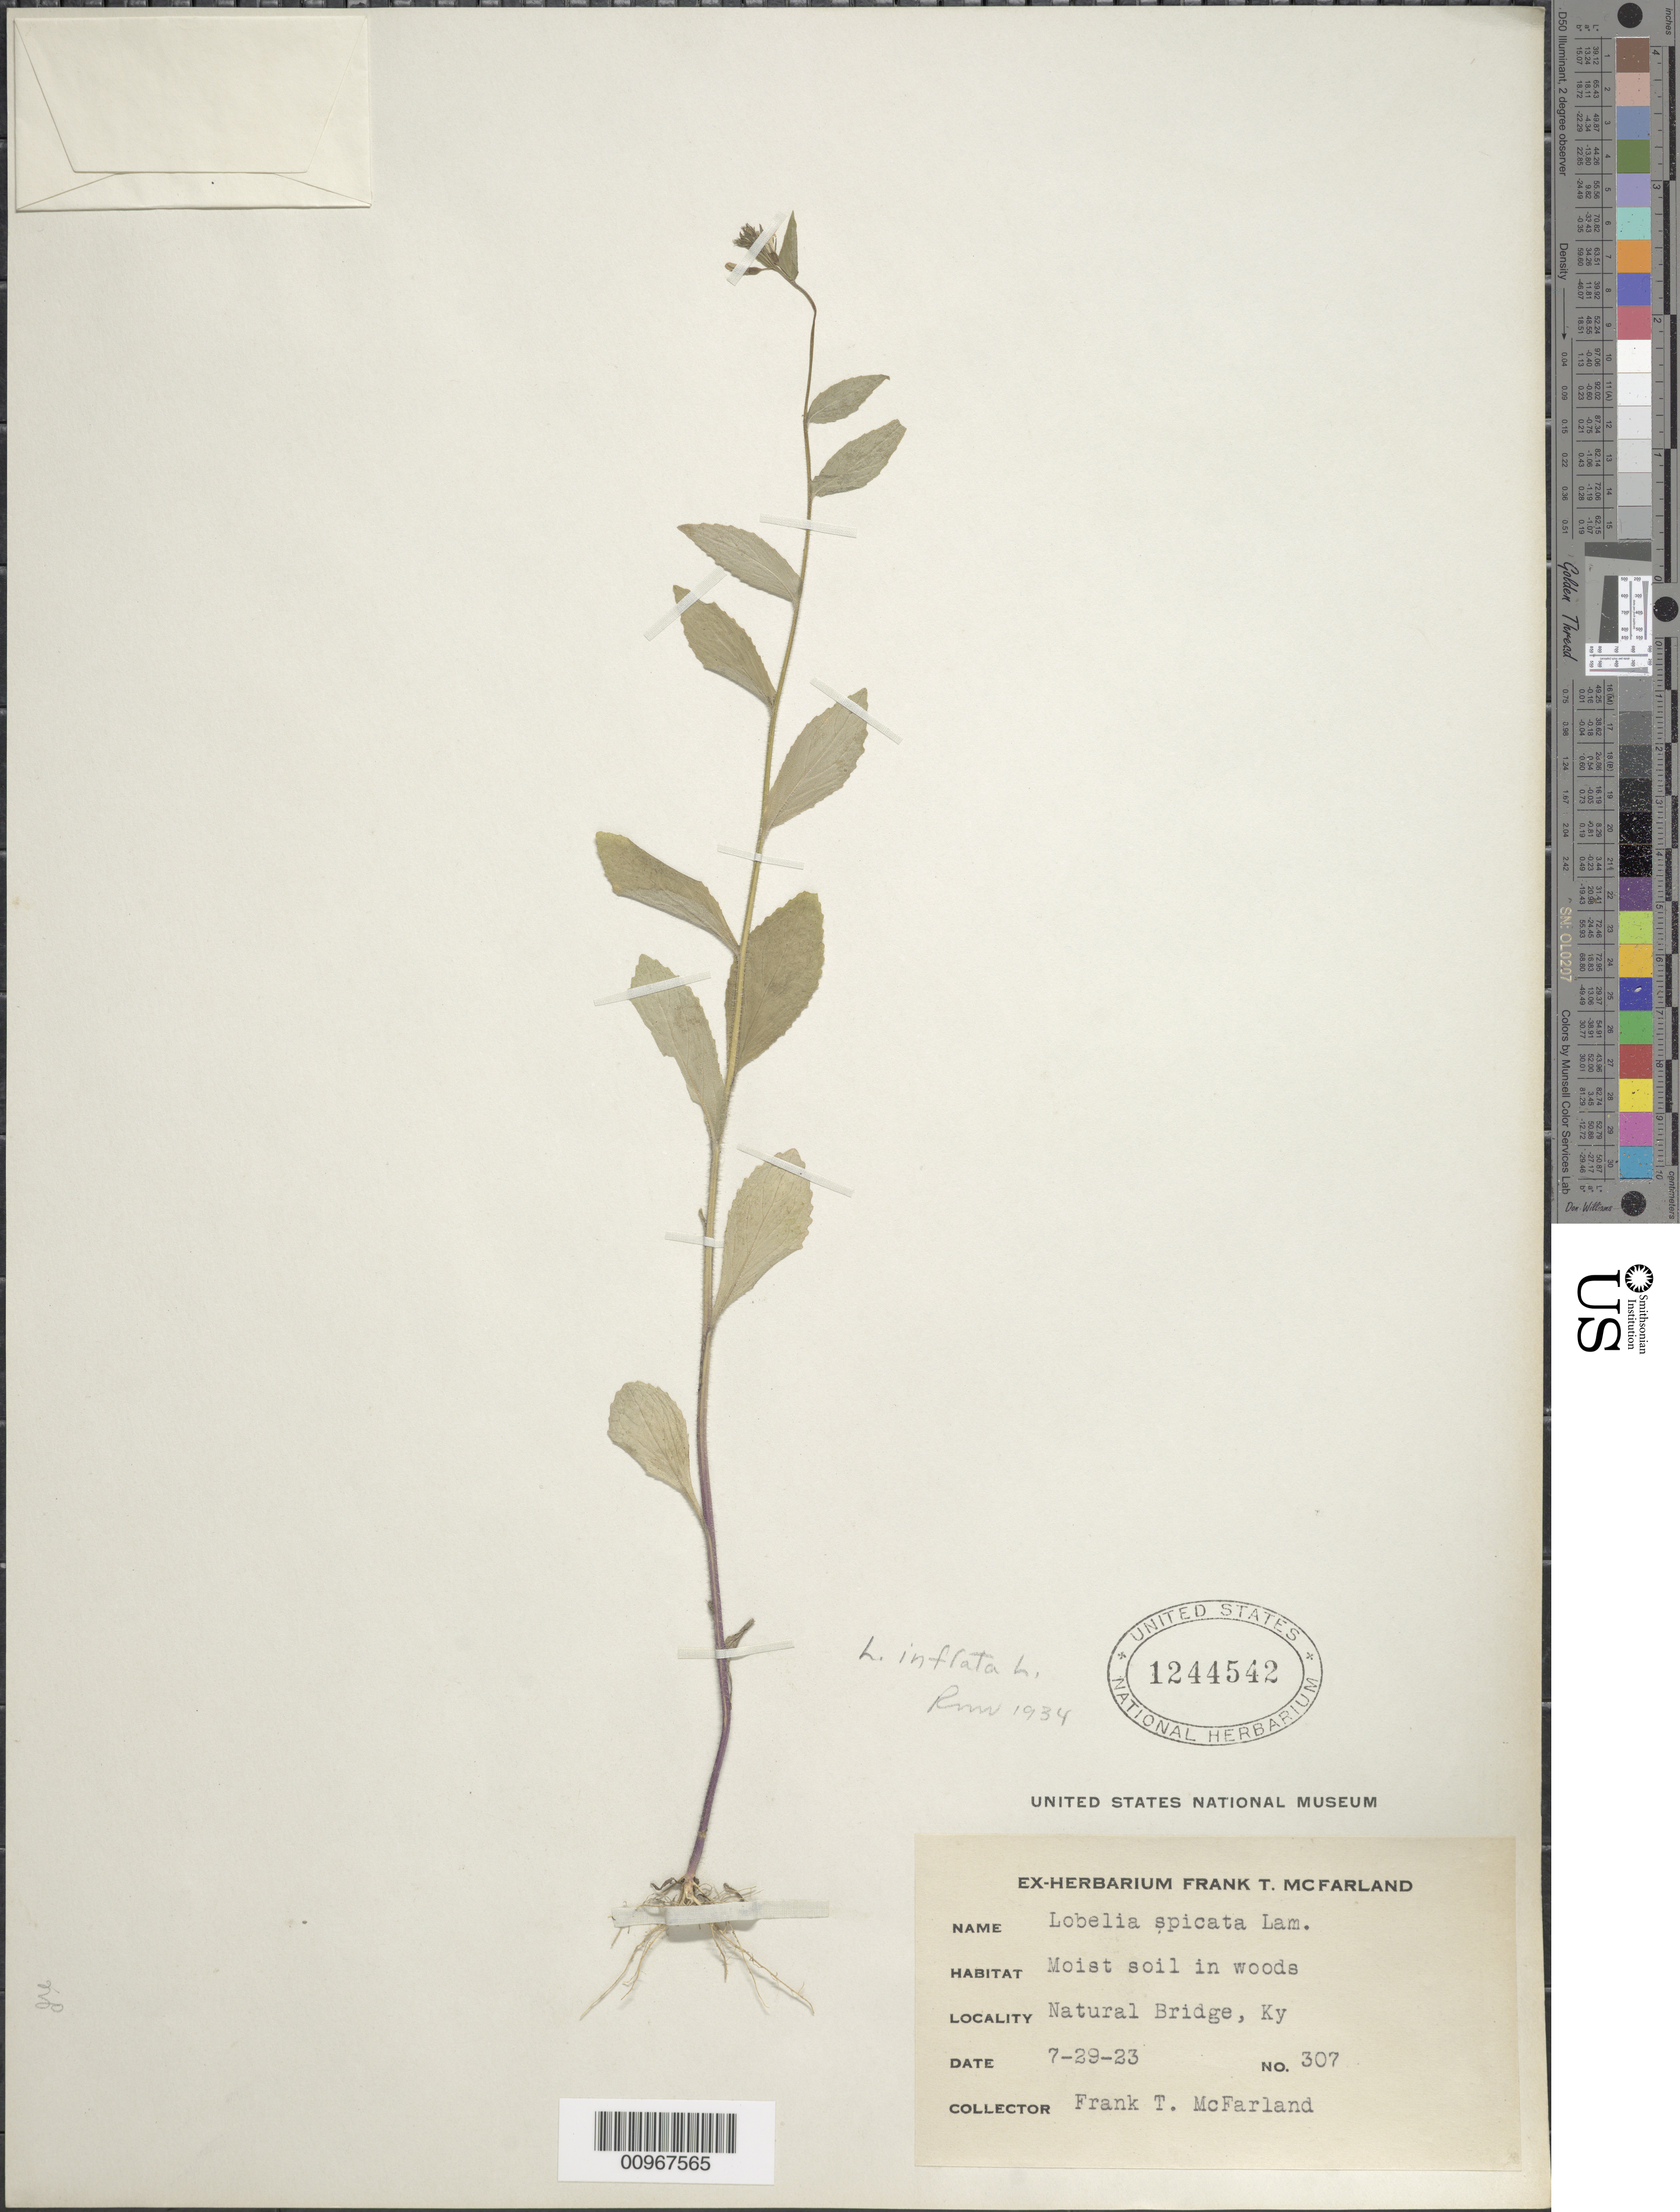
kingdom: Plantae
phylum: Tracheophyta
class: Magnoliopsida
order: Asterales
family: Campanulaceae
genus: Lobelia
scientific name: Lobelia inflata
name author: L.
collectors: F. McFarland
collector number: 307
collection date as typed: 7-29-23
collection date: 1923-07-29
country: United States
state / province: Kentucky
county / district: Powell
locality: Natural Bridge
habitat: moist soil in woods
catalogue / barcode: US 1244542